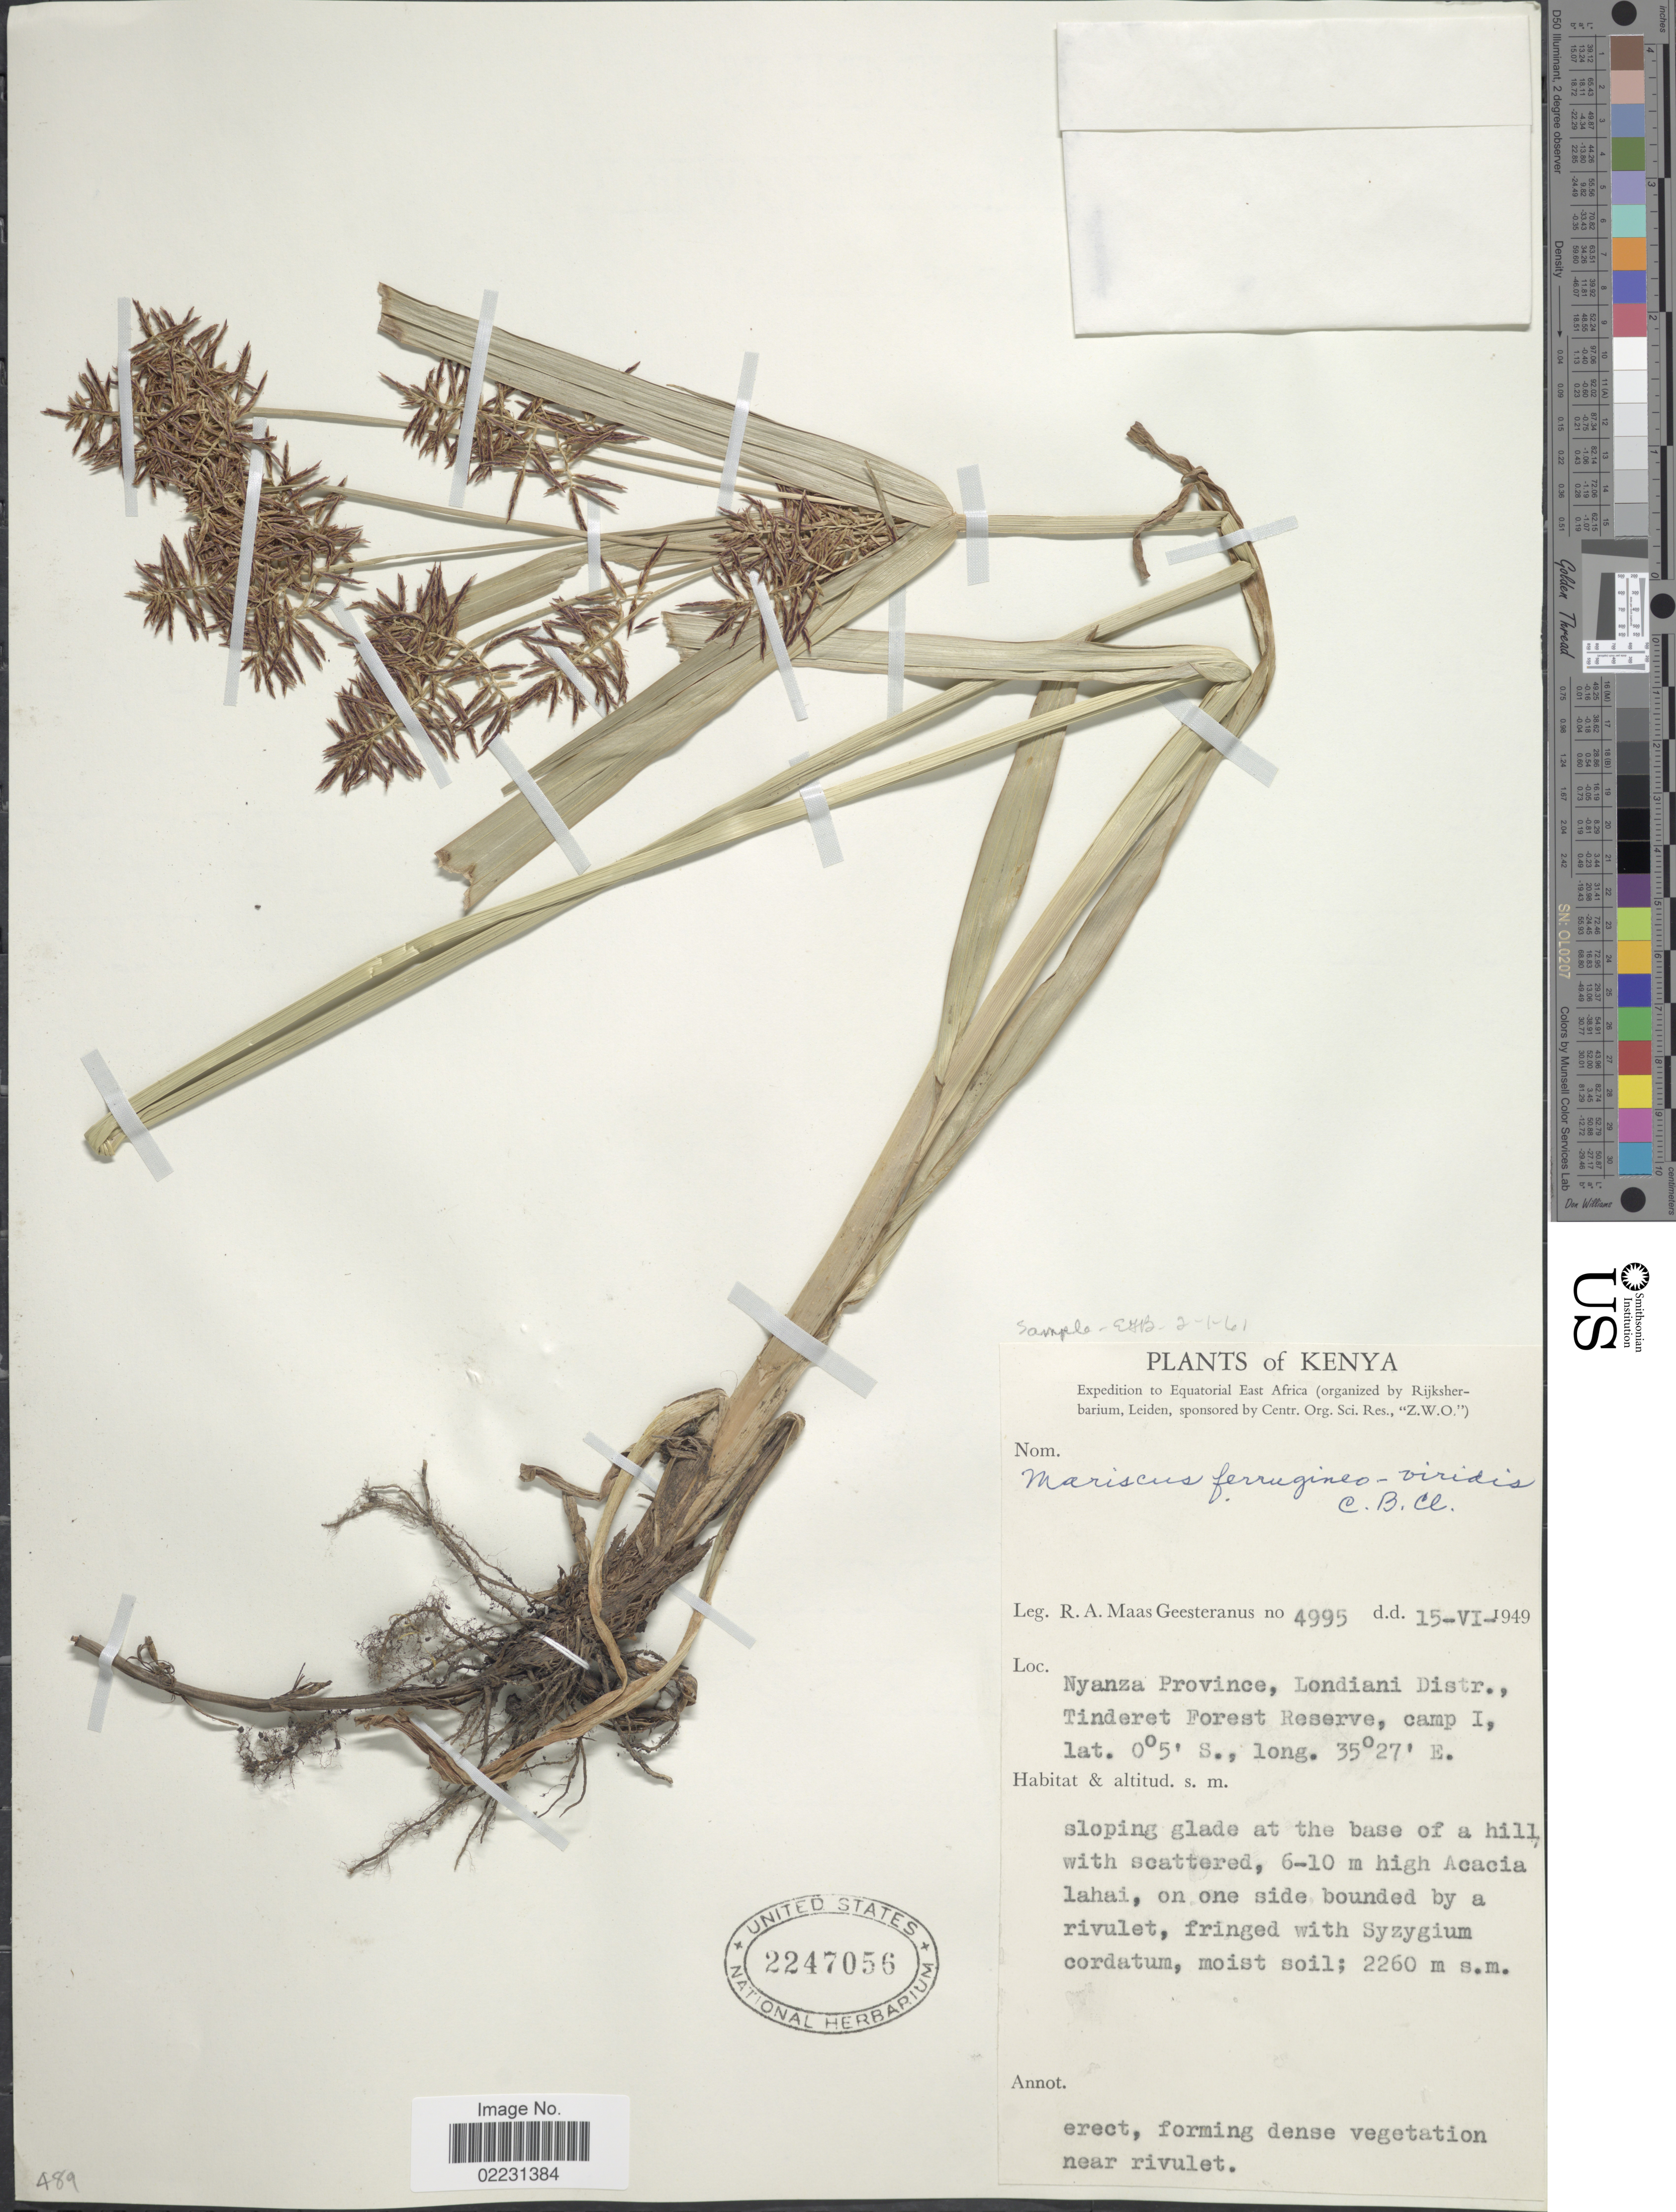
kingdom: Plantae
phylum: Tracheophyta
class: Liliopsida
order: Poales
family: Cyperaceae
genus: Cyperus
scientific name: Cyperus ferrugineoviridis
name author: (C.B. Clarke) Kük.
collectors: R. A. Maas Geesteranus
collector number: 4995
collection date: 1949-06-15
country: Kenya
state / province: Kericho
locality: Kenya. Nyanza Province, Londiani Distr.,Tinderet Forest Reserve, camp I.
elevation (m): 2260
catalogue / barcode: US 2247056